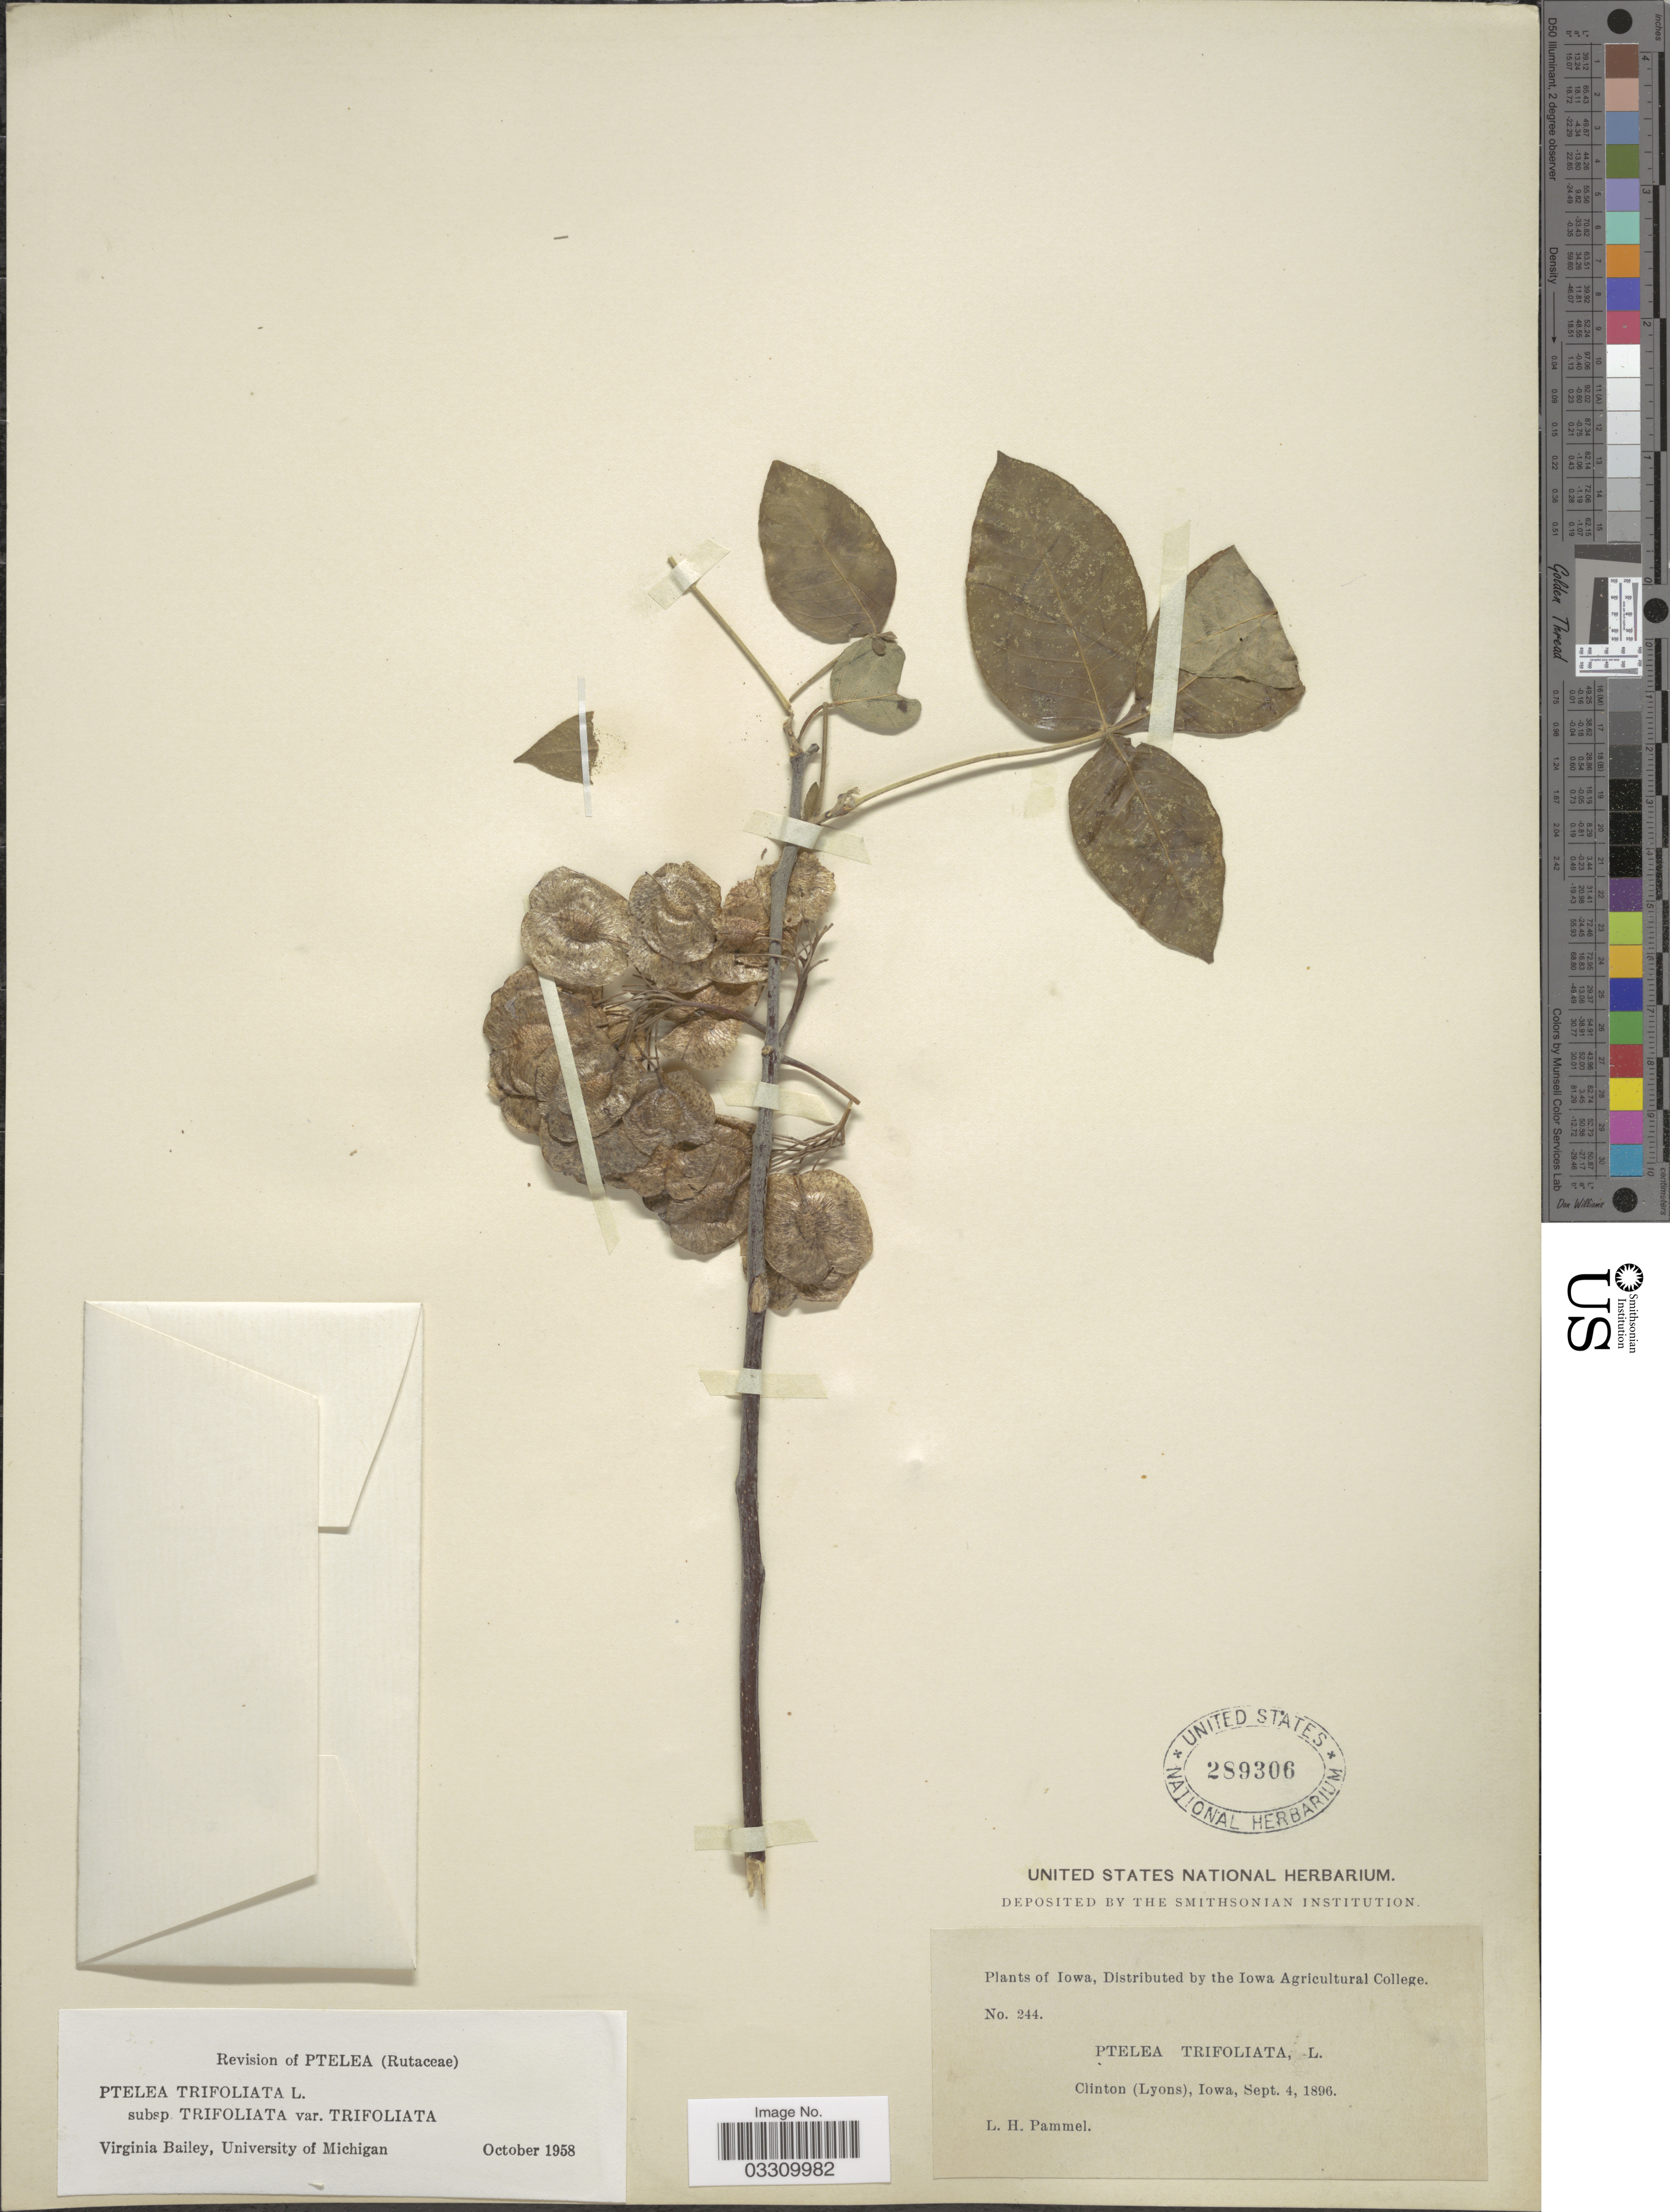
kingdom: Plantae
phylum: Tracheophyta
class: Magnoliopsida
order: Sapindales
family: Rutaceae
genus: Ptelea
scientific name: Ptelea trifoliata subsp. trifoliata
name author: L.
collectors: L. Pammel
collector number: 244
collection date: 1896-09-04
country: United States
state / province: Iowa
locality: Clinton (Lyons).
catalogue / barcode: US 289306